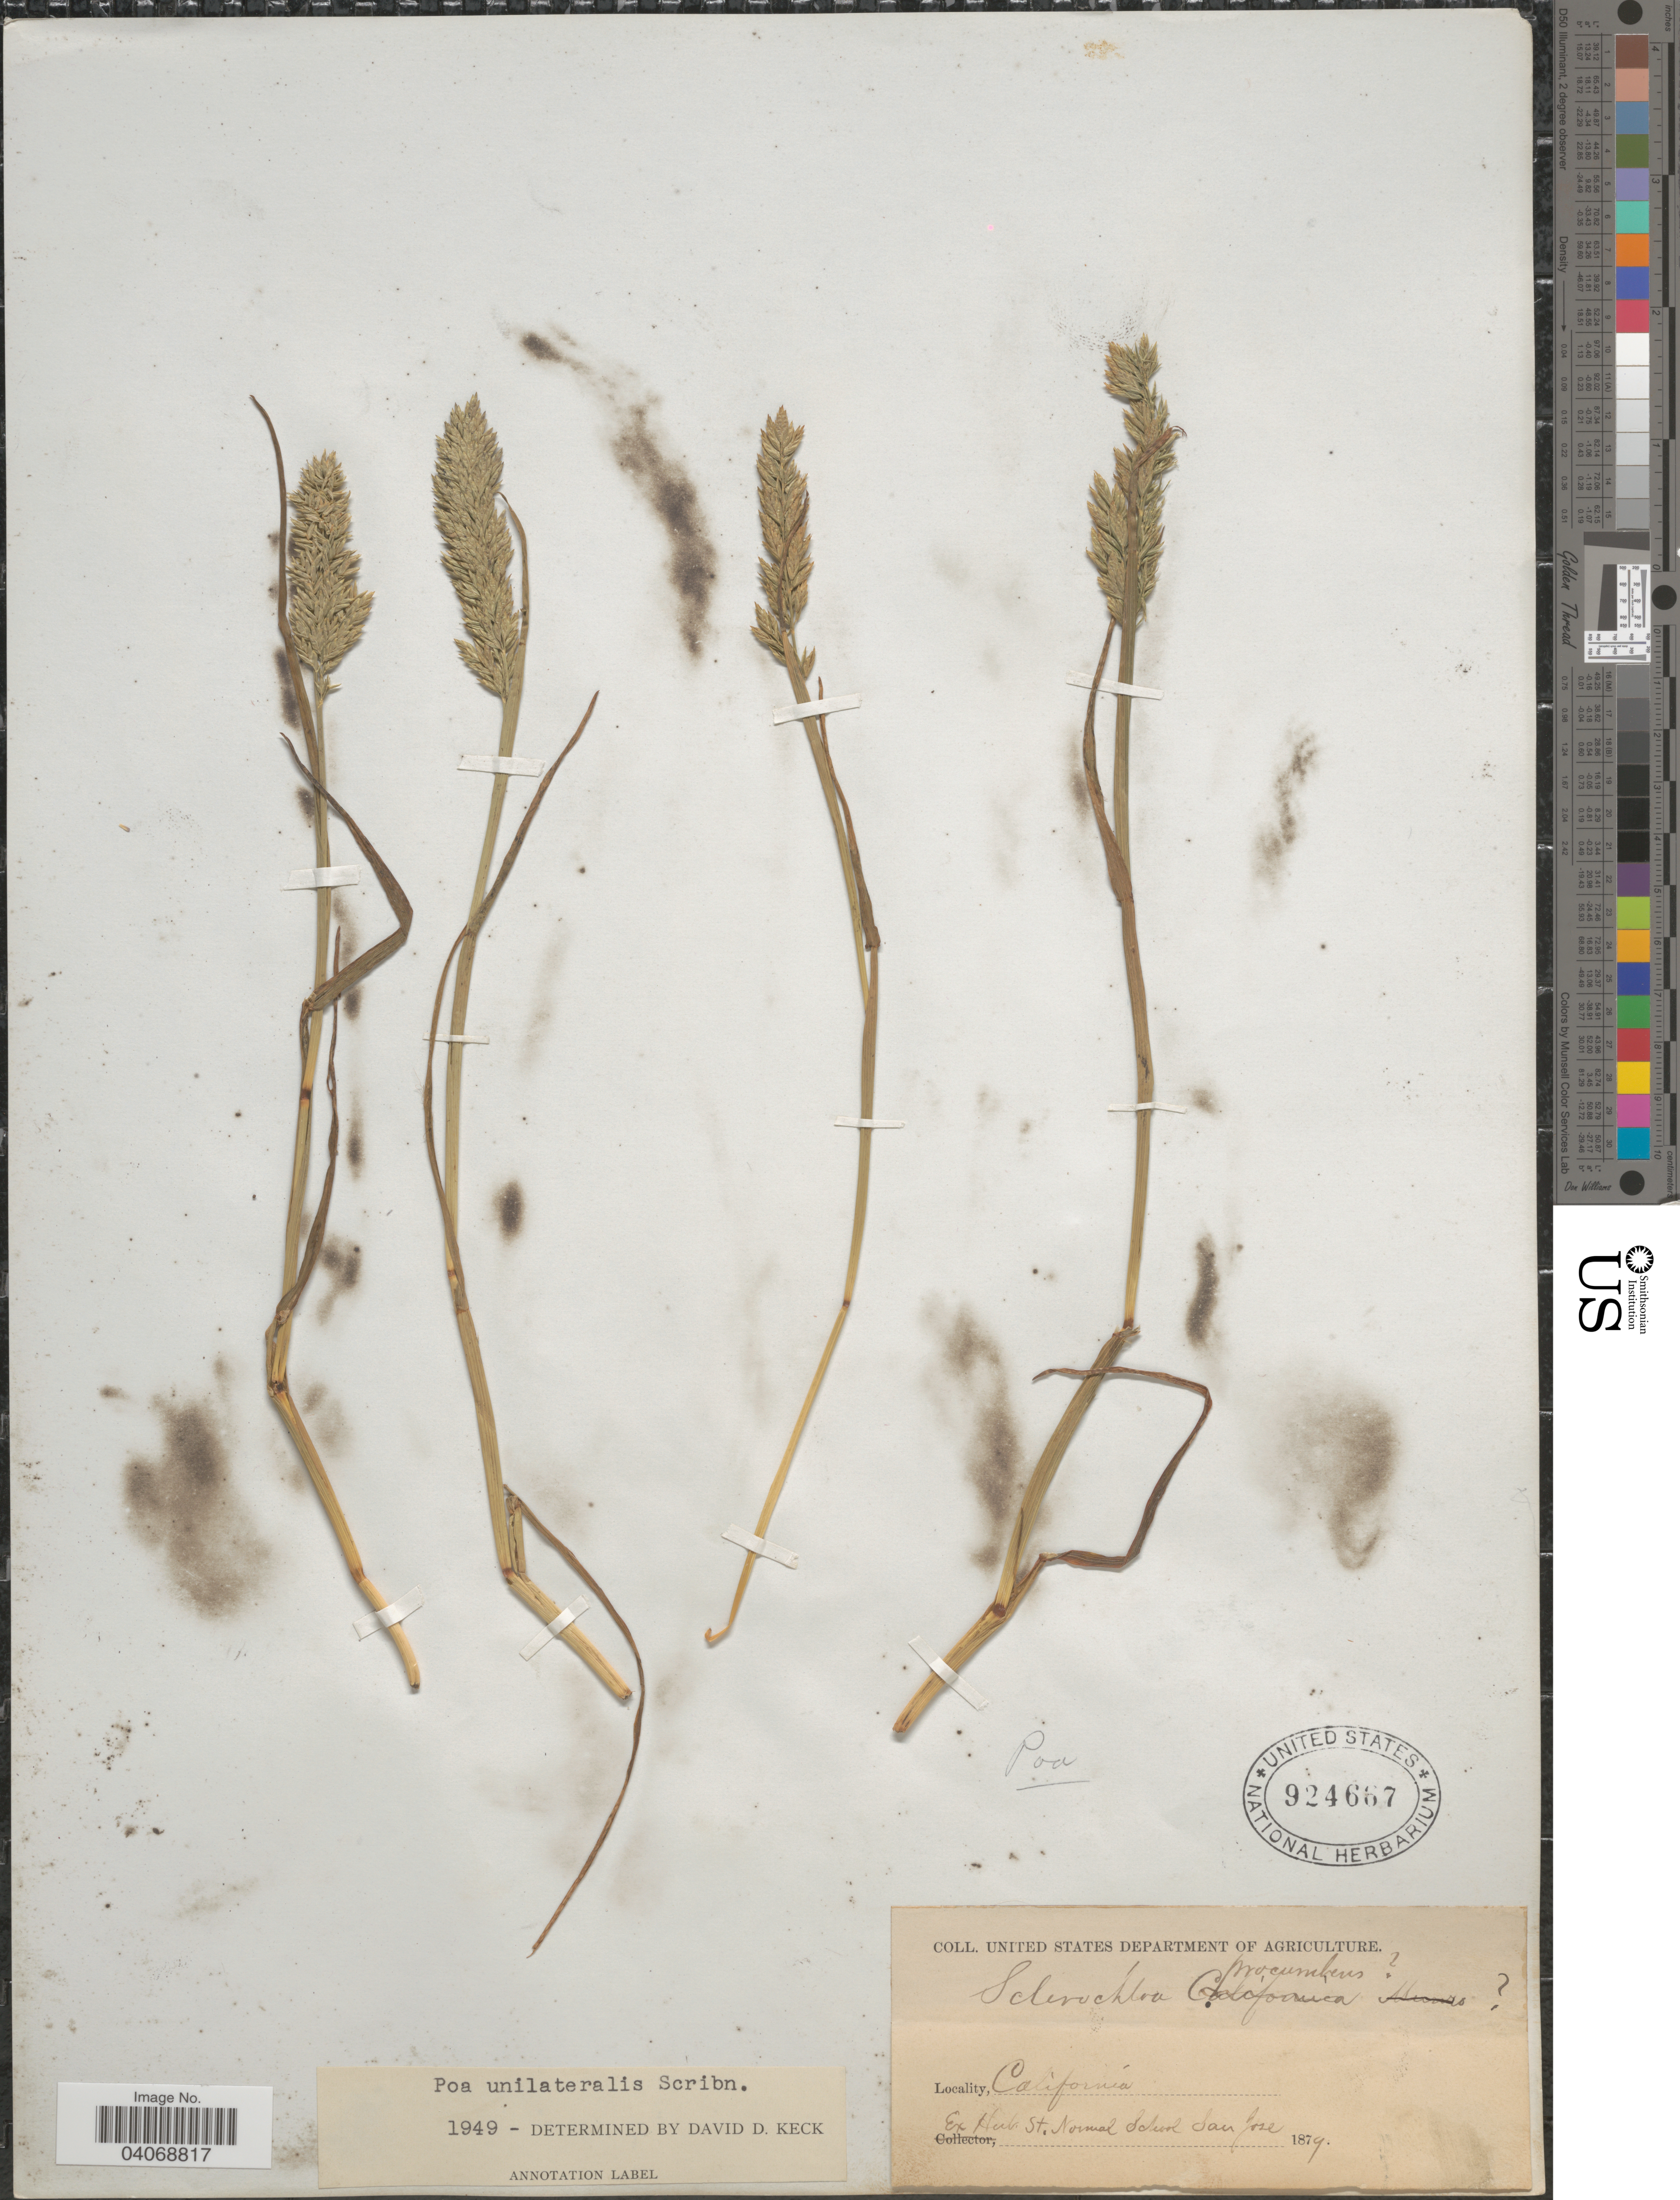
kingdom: Plantae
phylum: Tracheophyta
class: Liliopsida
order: Poales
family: Poaceae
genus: Poa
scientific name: Poa unilateralis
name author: Scribn. ex Vasey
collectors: Ex Herb. St. Normal School San Jose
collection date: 1879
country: United States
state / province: California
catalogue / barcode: US 924667